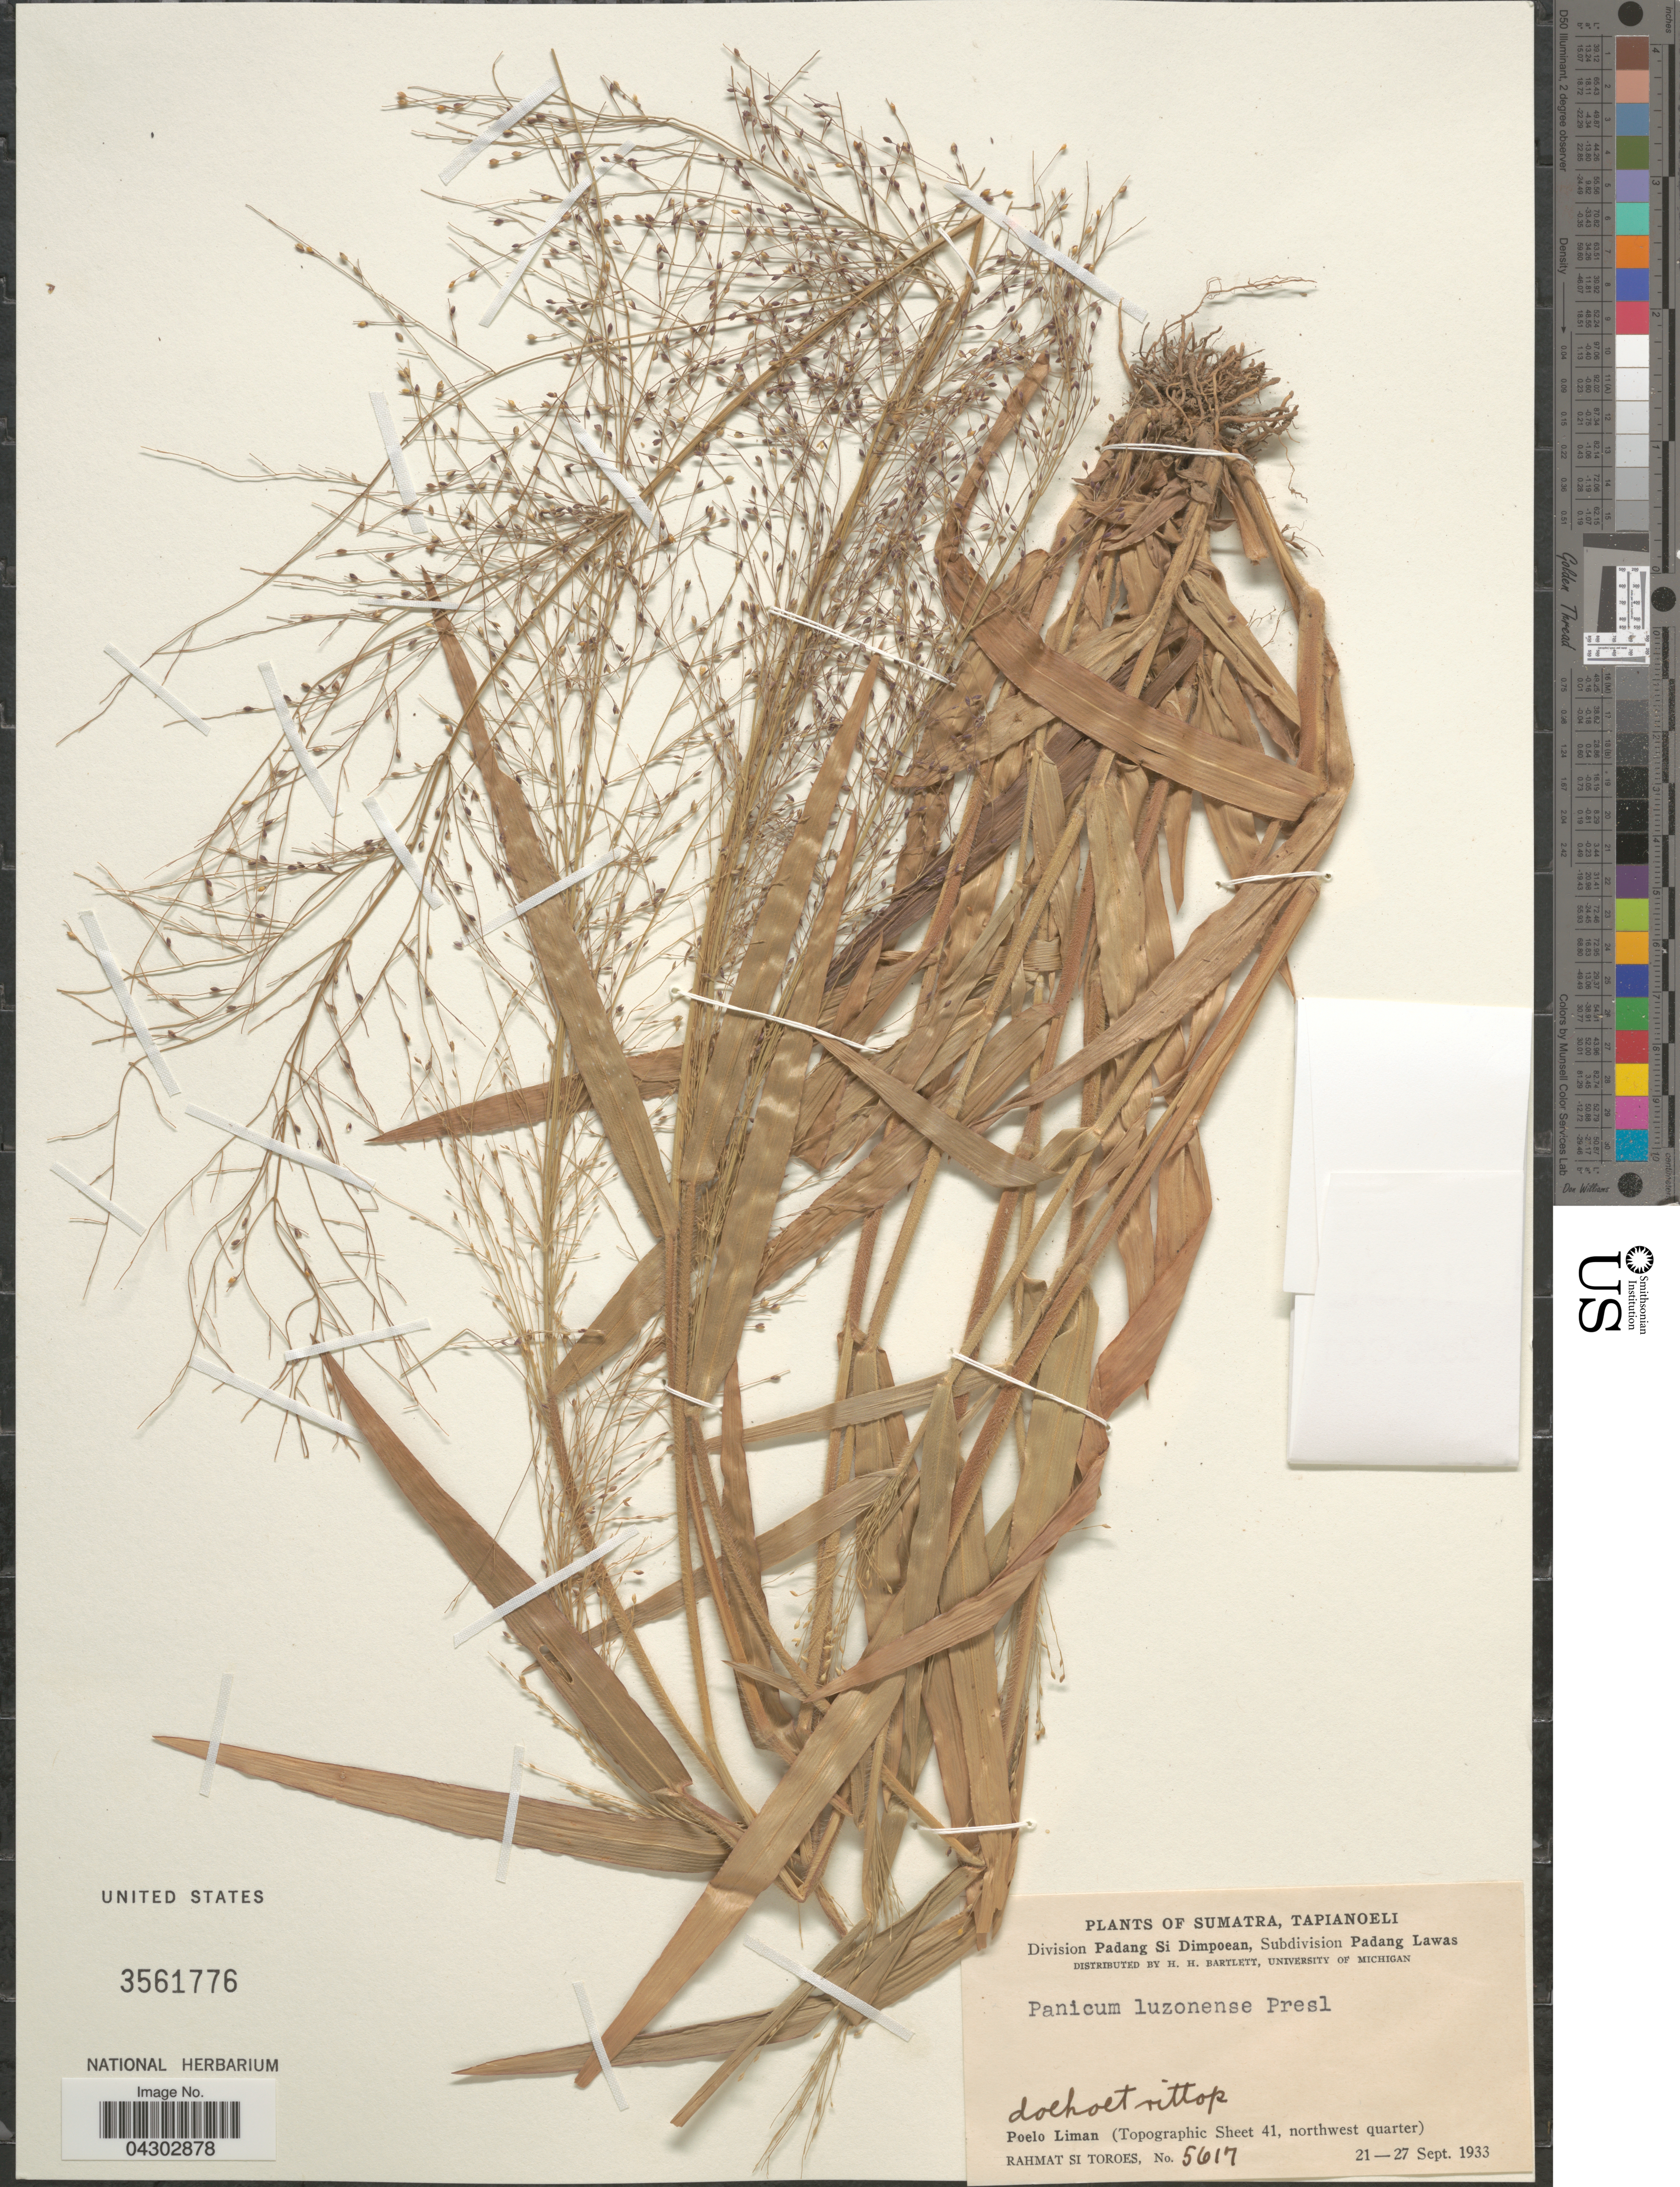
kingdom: Plantae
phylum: Tracheophyta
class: Liliopsida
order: Poales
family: Poaceae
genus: Panicum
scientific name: Panicum luzonense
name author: J. Presl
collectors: Rahmat Si Boeea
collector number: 5617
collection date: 1933-09-21/1933-09-27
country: Indonesia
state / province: Sumatra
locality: Tapianoeli. Division Padang Si Dimpoean, Subdivision Padang Lawas. Doehoet rittop. Poelo Liman (Topographic Sheet 41, northwest quarter).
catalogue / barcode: US 3561776